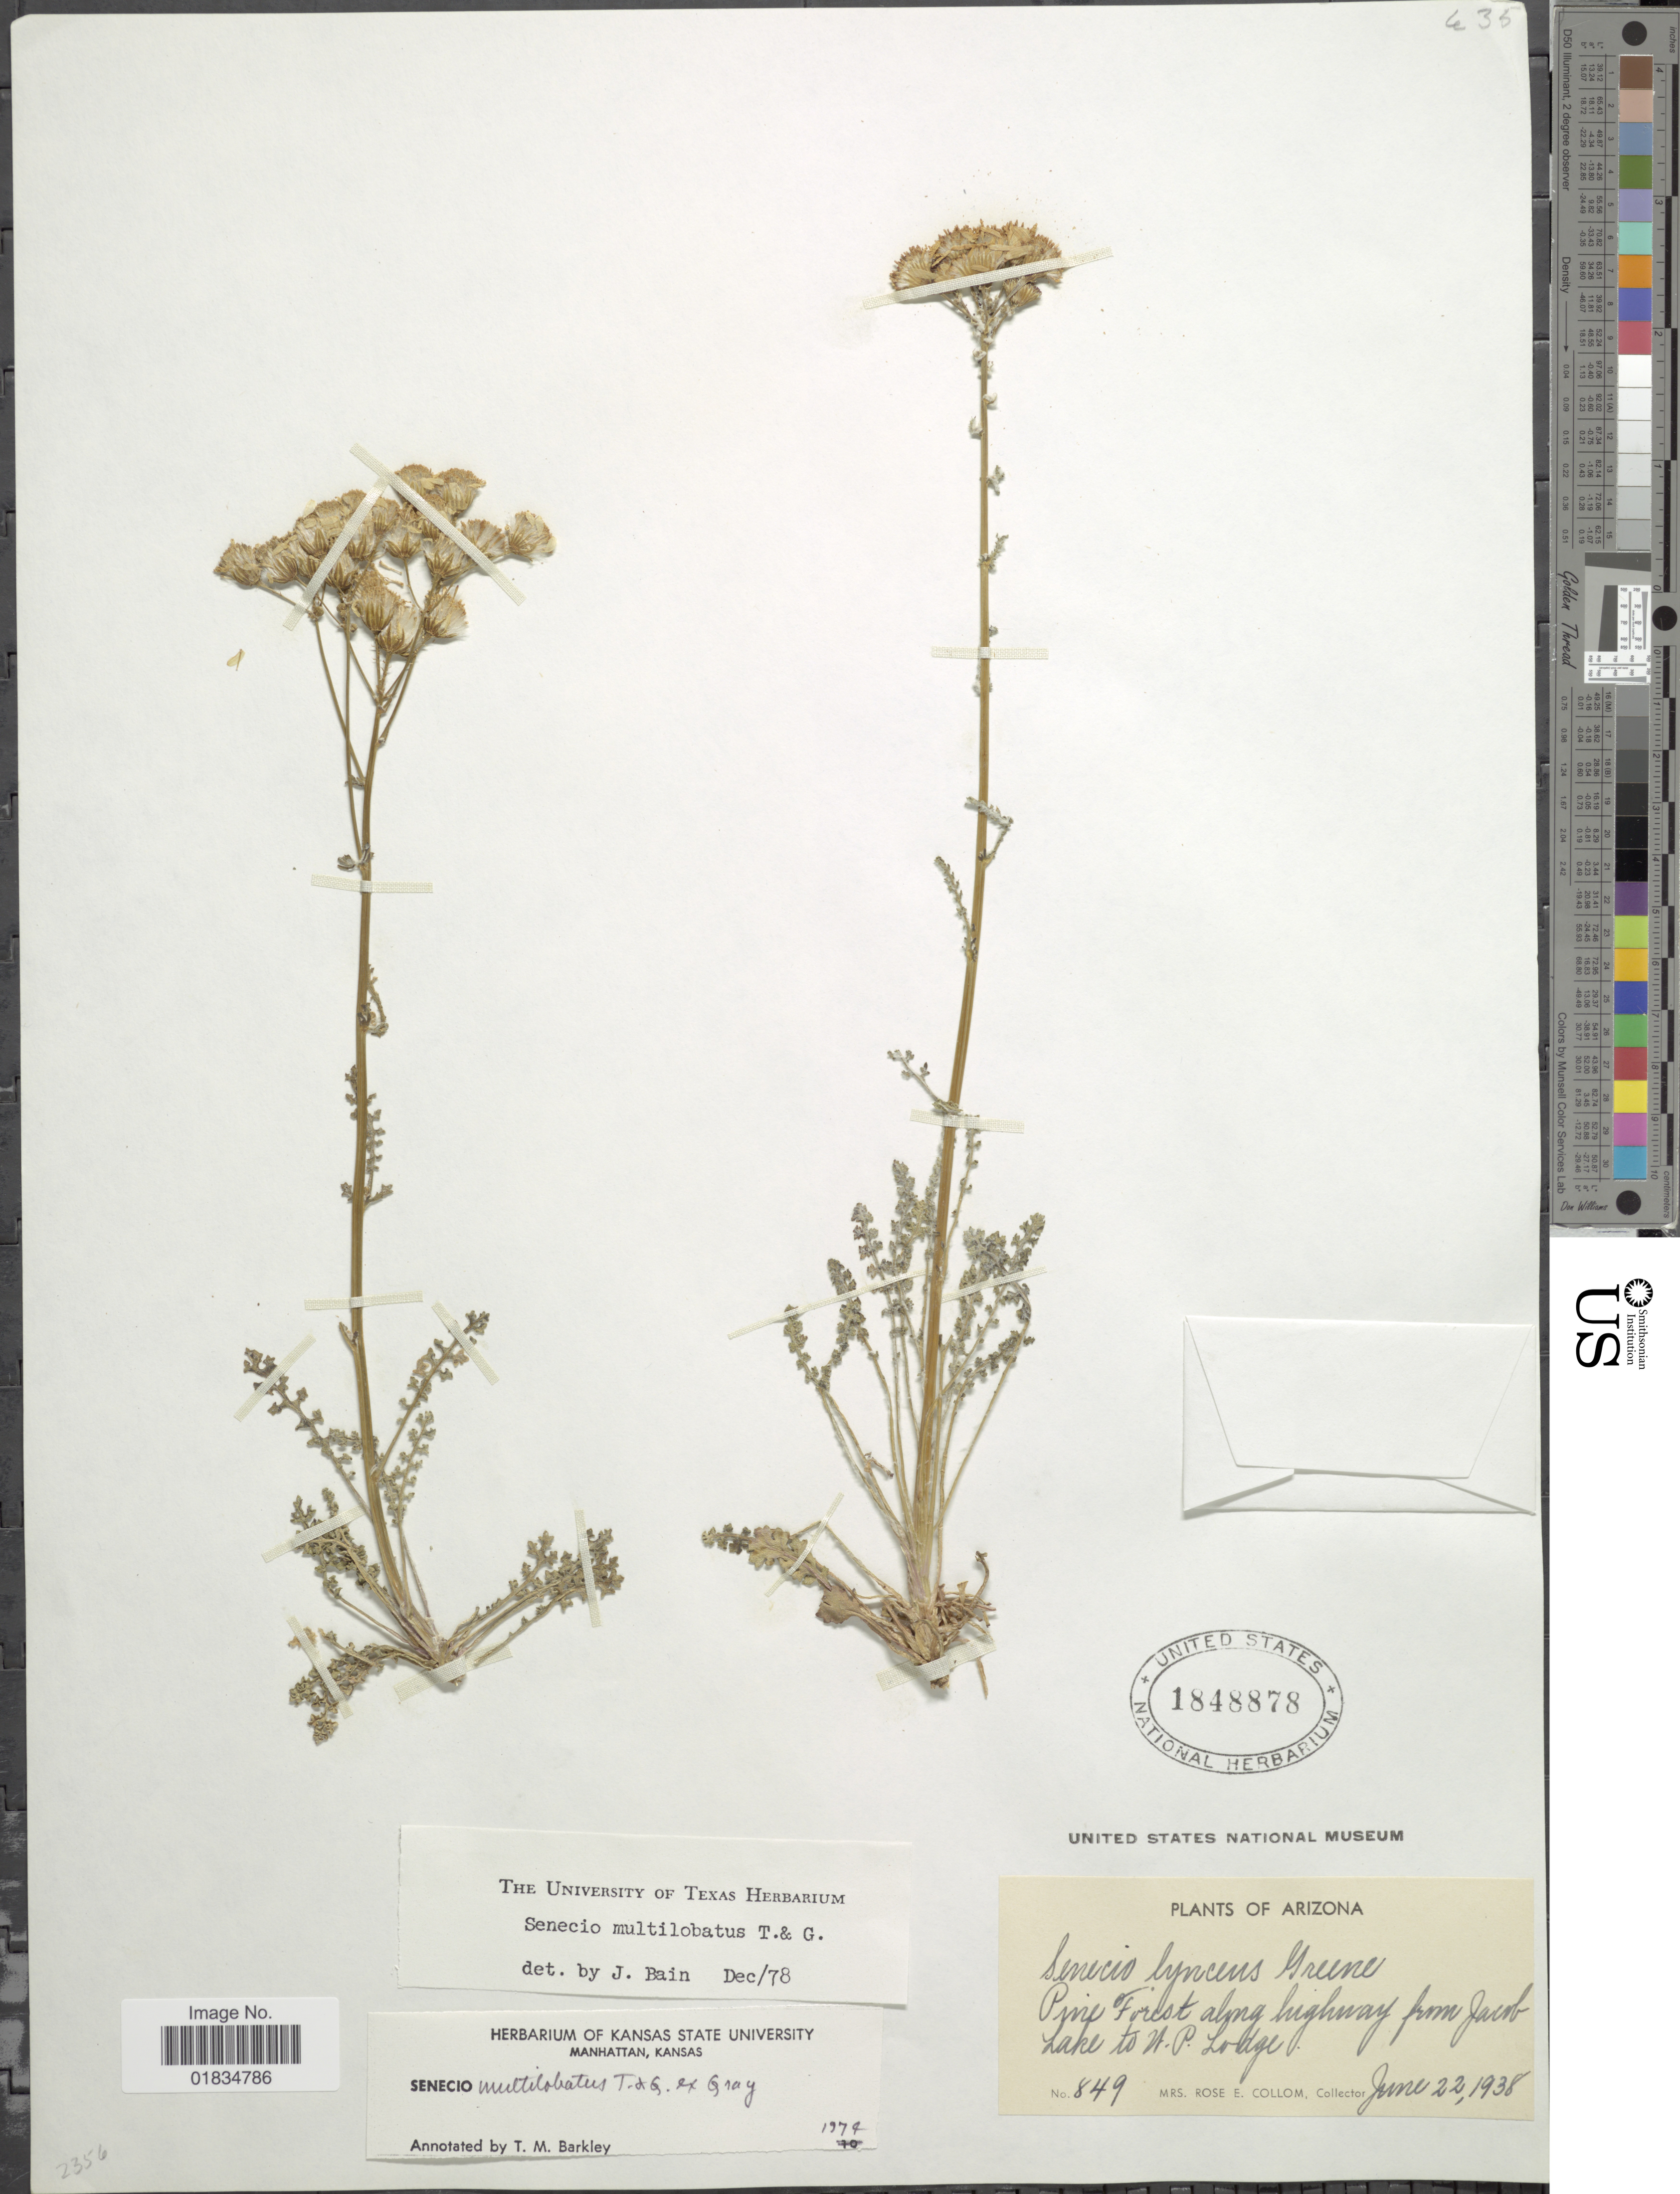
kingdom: Plantae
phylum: Tracheophyta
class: Magnoliopsida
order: Asterales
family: Asteraceae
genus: Senecio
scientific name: Senecio multicapitatus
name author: Greenm.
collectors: R. E. Collom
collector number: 849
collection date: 1938-06-22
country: United States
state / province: Arizona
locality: Along highway from Jacob Lake to N.P. Lodge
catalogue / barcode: US 1848878